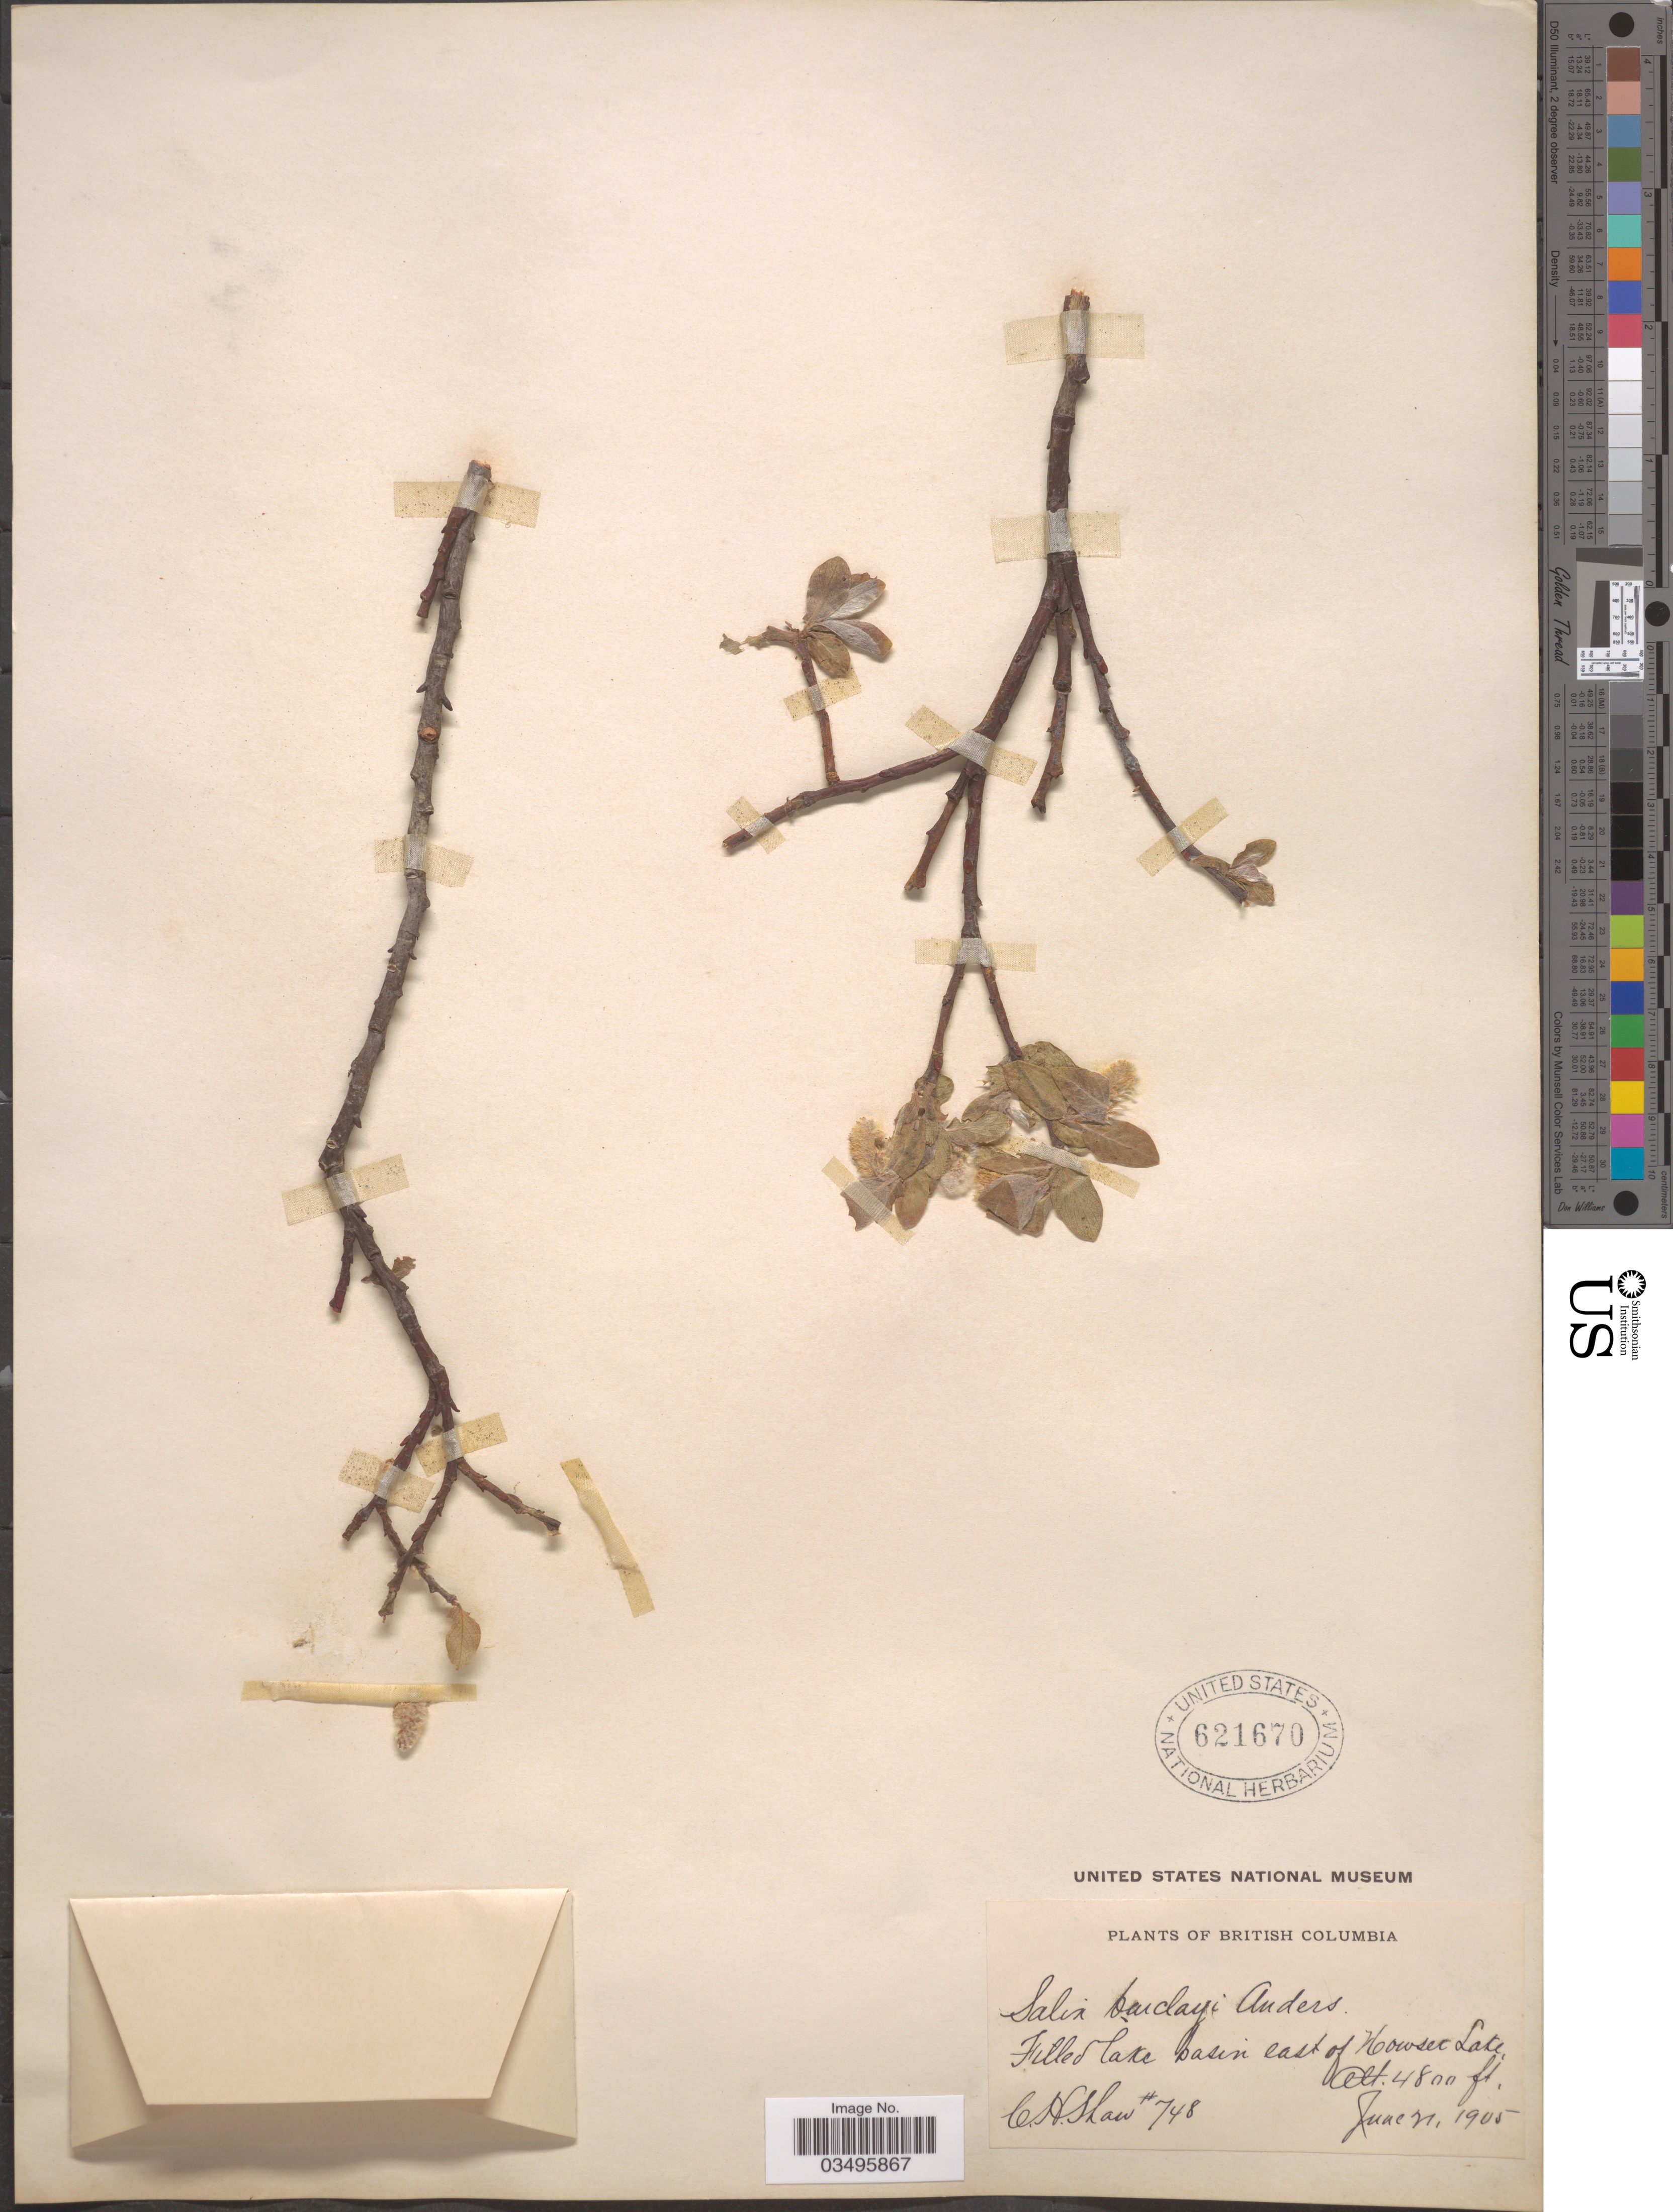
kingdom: Plantae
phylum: Tracheophyta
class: Magnoliopsida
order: Malpighiales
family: Salicaceae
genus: Salix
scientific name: Salix barclayi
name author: Andersson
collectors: C. H. Shaw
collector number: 748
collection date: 1905-06-21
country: Canada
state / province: British Columbia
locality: Filled lake basin east of Howser Lake.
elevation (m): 1463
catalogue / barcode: US 621670